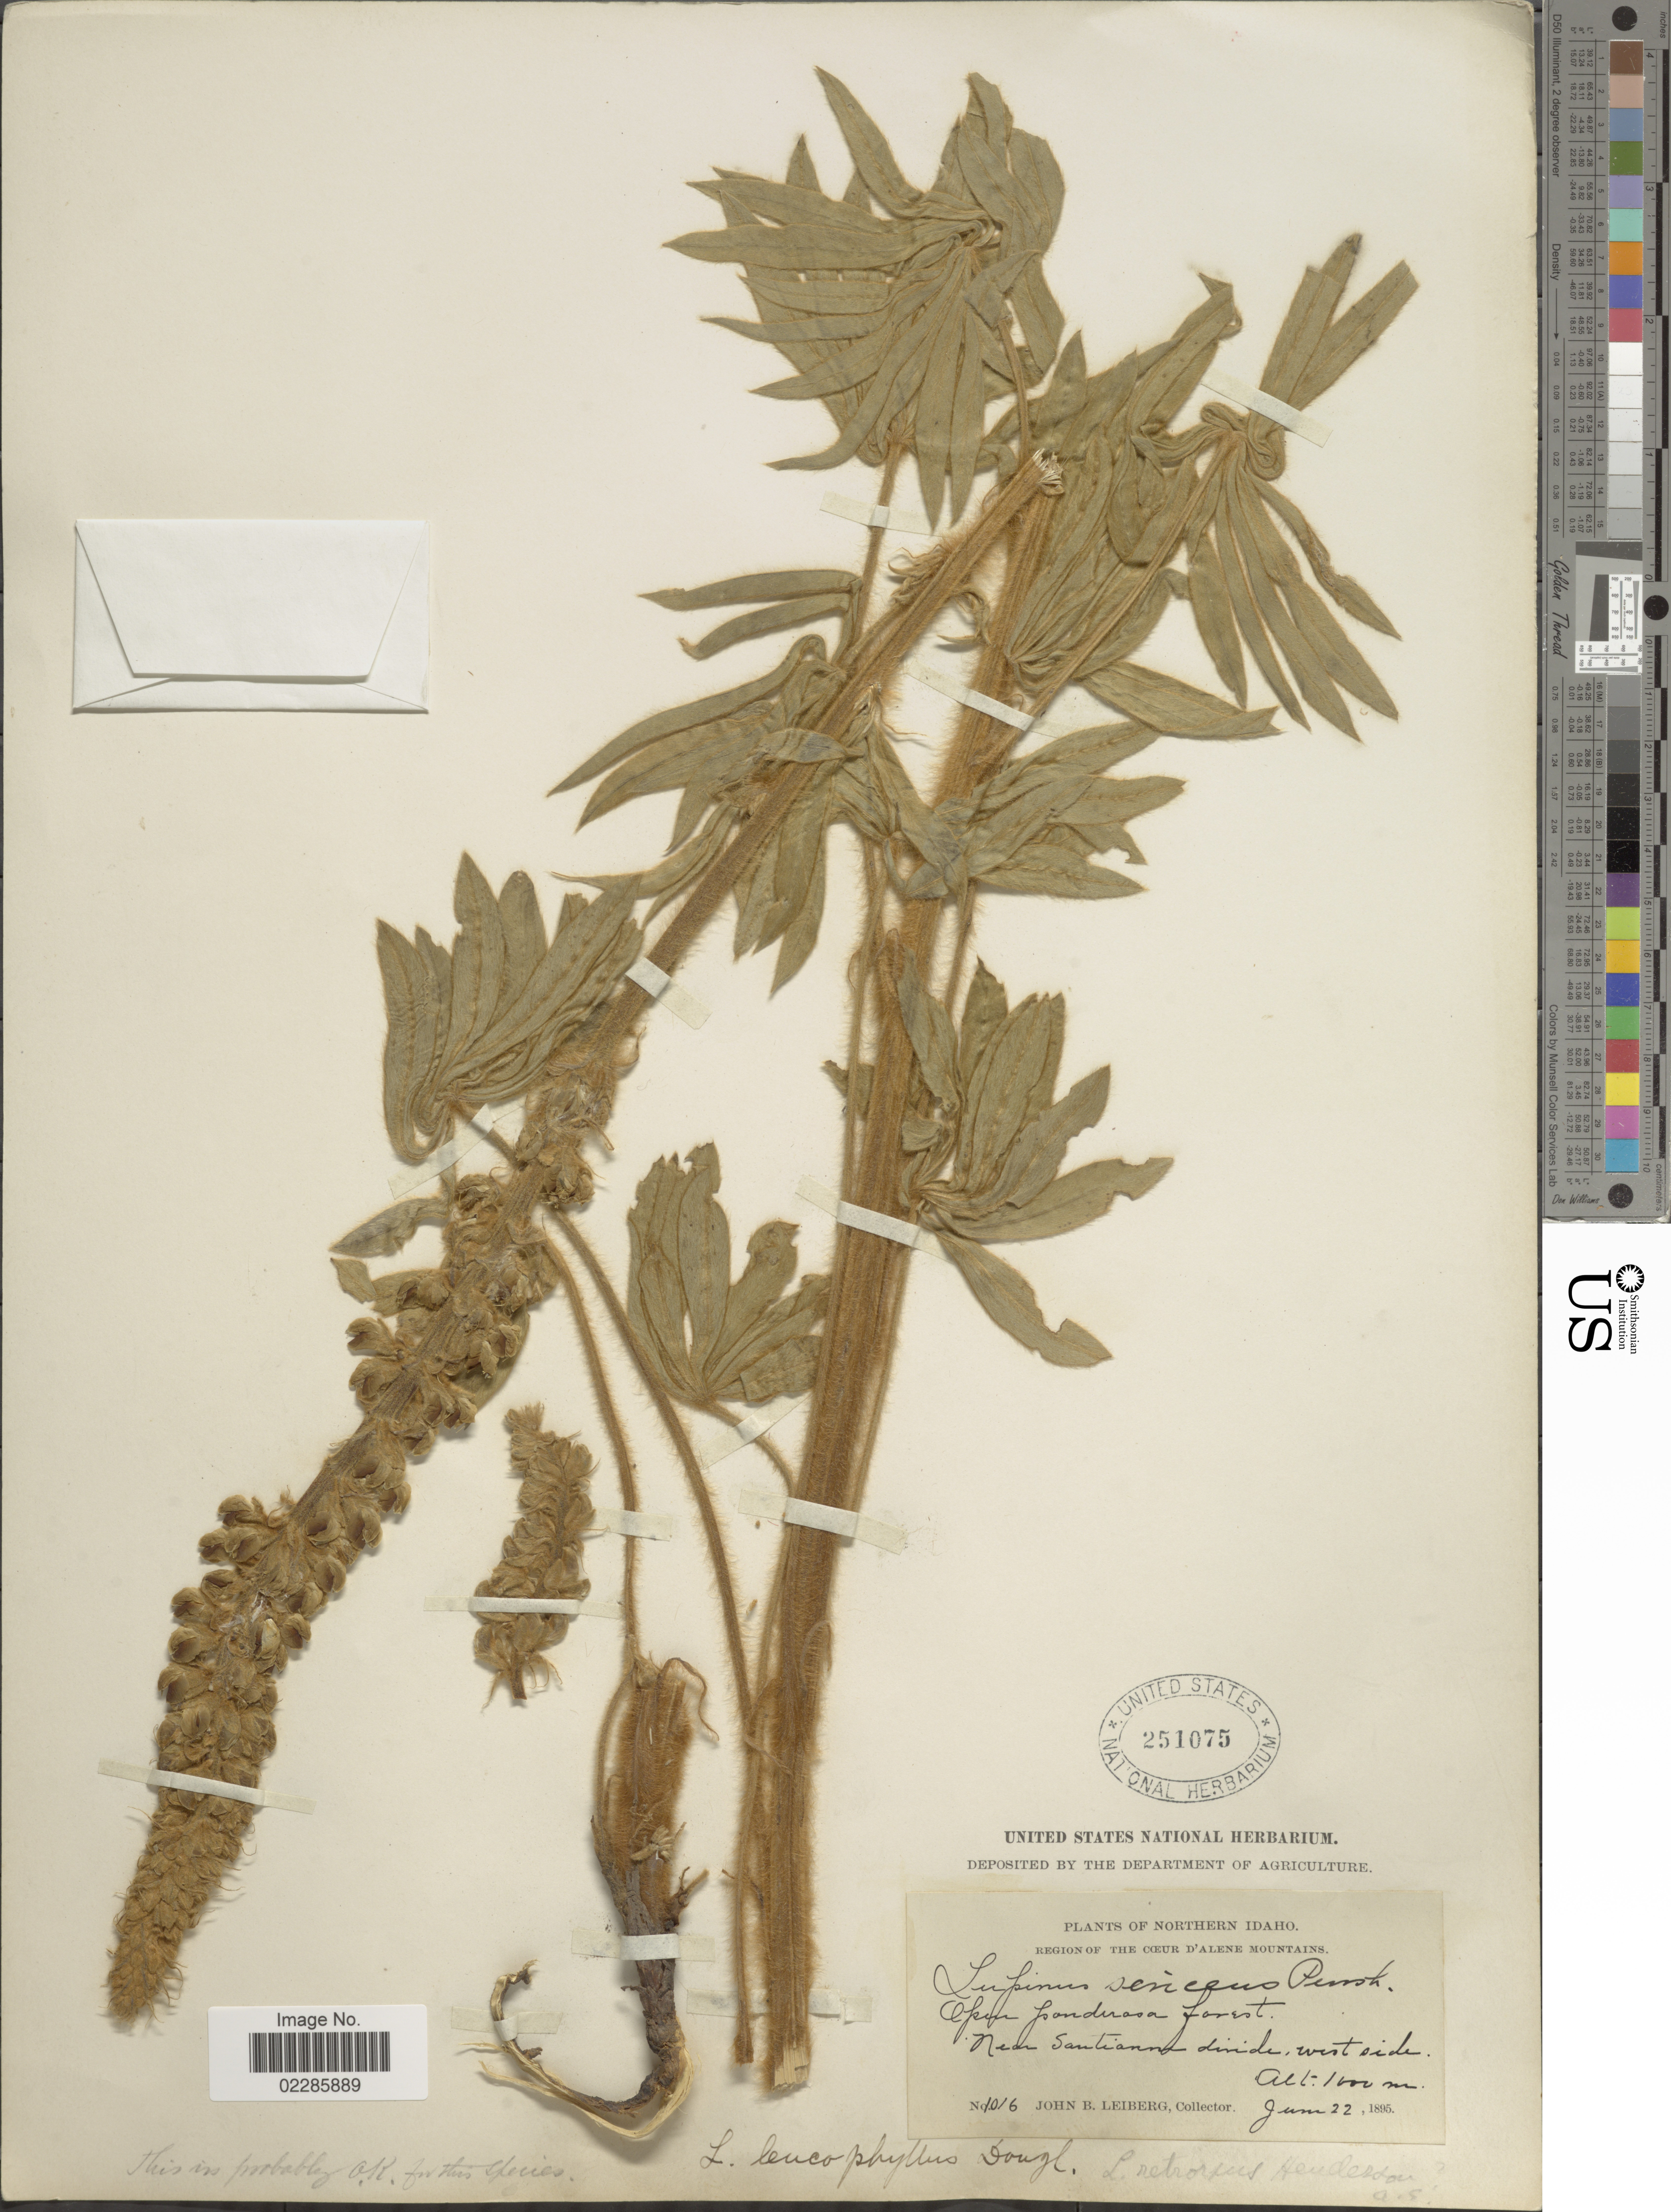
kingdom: Plantae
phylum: Tracheophyta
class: Magnoliopsida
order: Fabales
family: Fabaceae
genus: Lupinus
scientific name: Lupinus leucophyllus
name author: Douglas ex Lindl.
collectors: J. B. Leiberg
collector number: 1016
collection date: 1895-06-22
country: United States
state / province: Idaho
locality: Northern Idaho, Open ponderosa forest, Near Santianna divide, west side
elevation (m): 1000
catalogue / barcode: US 251075